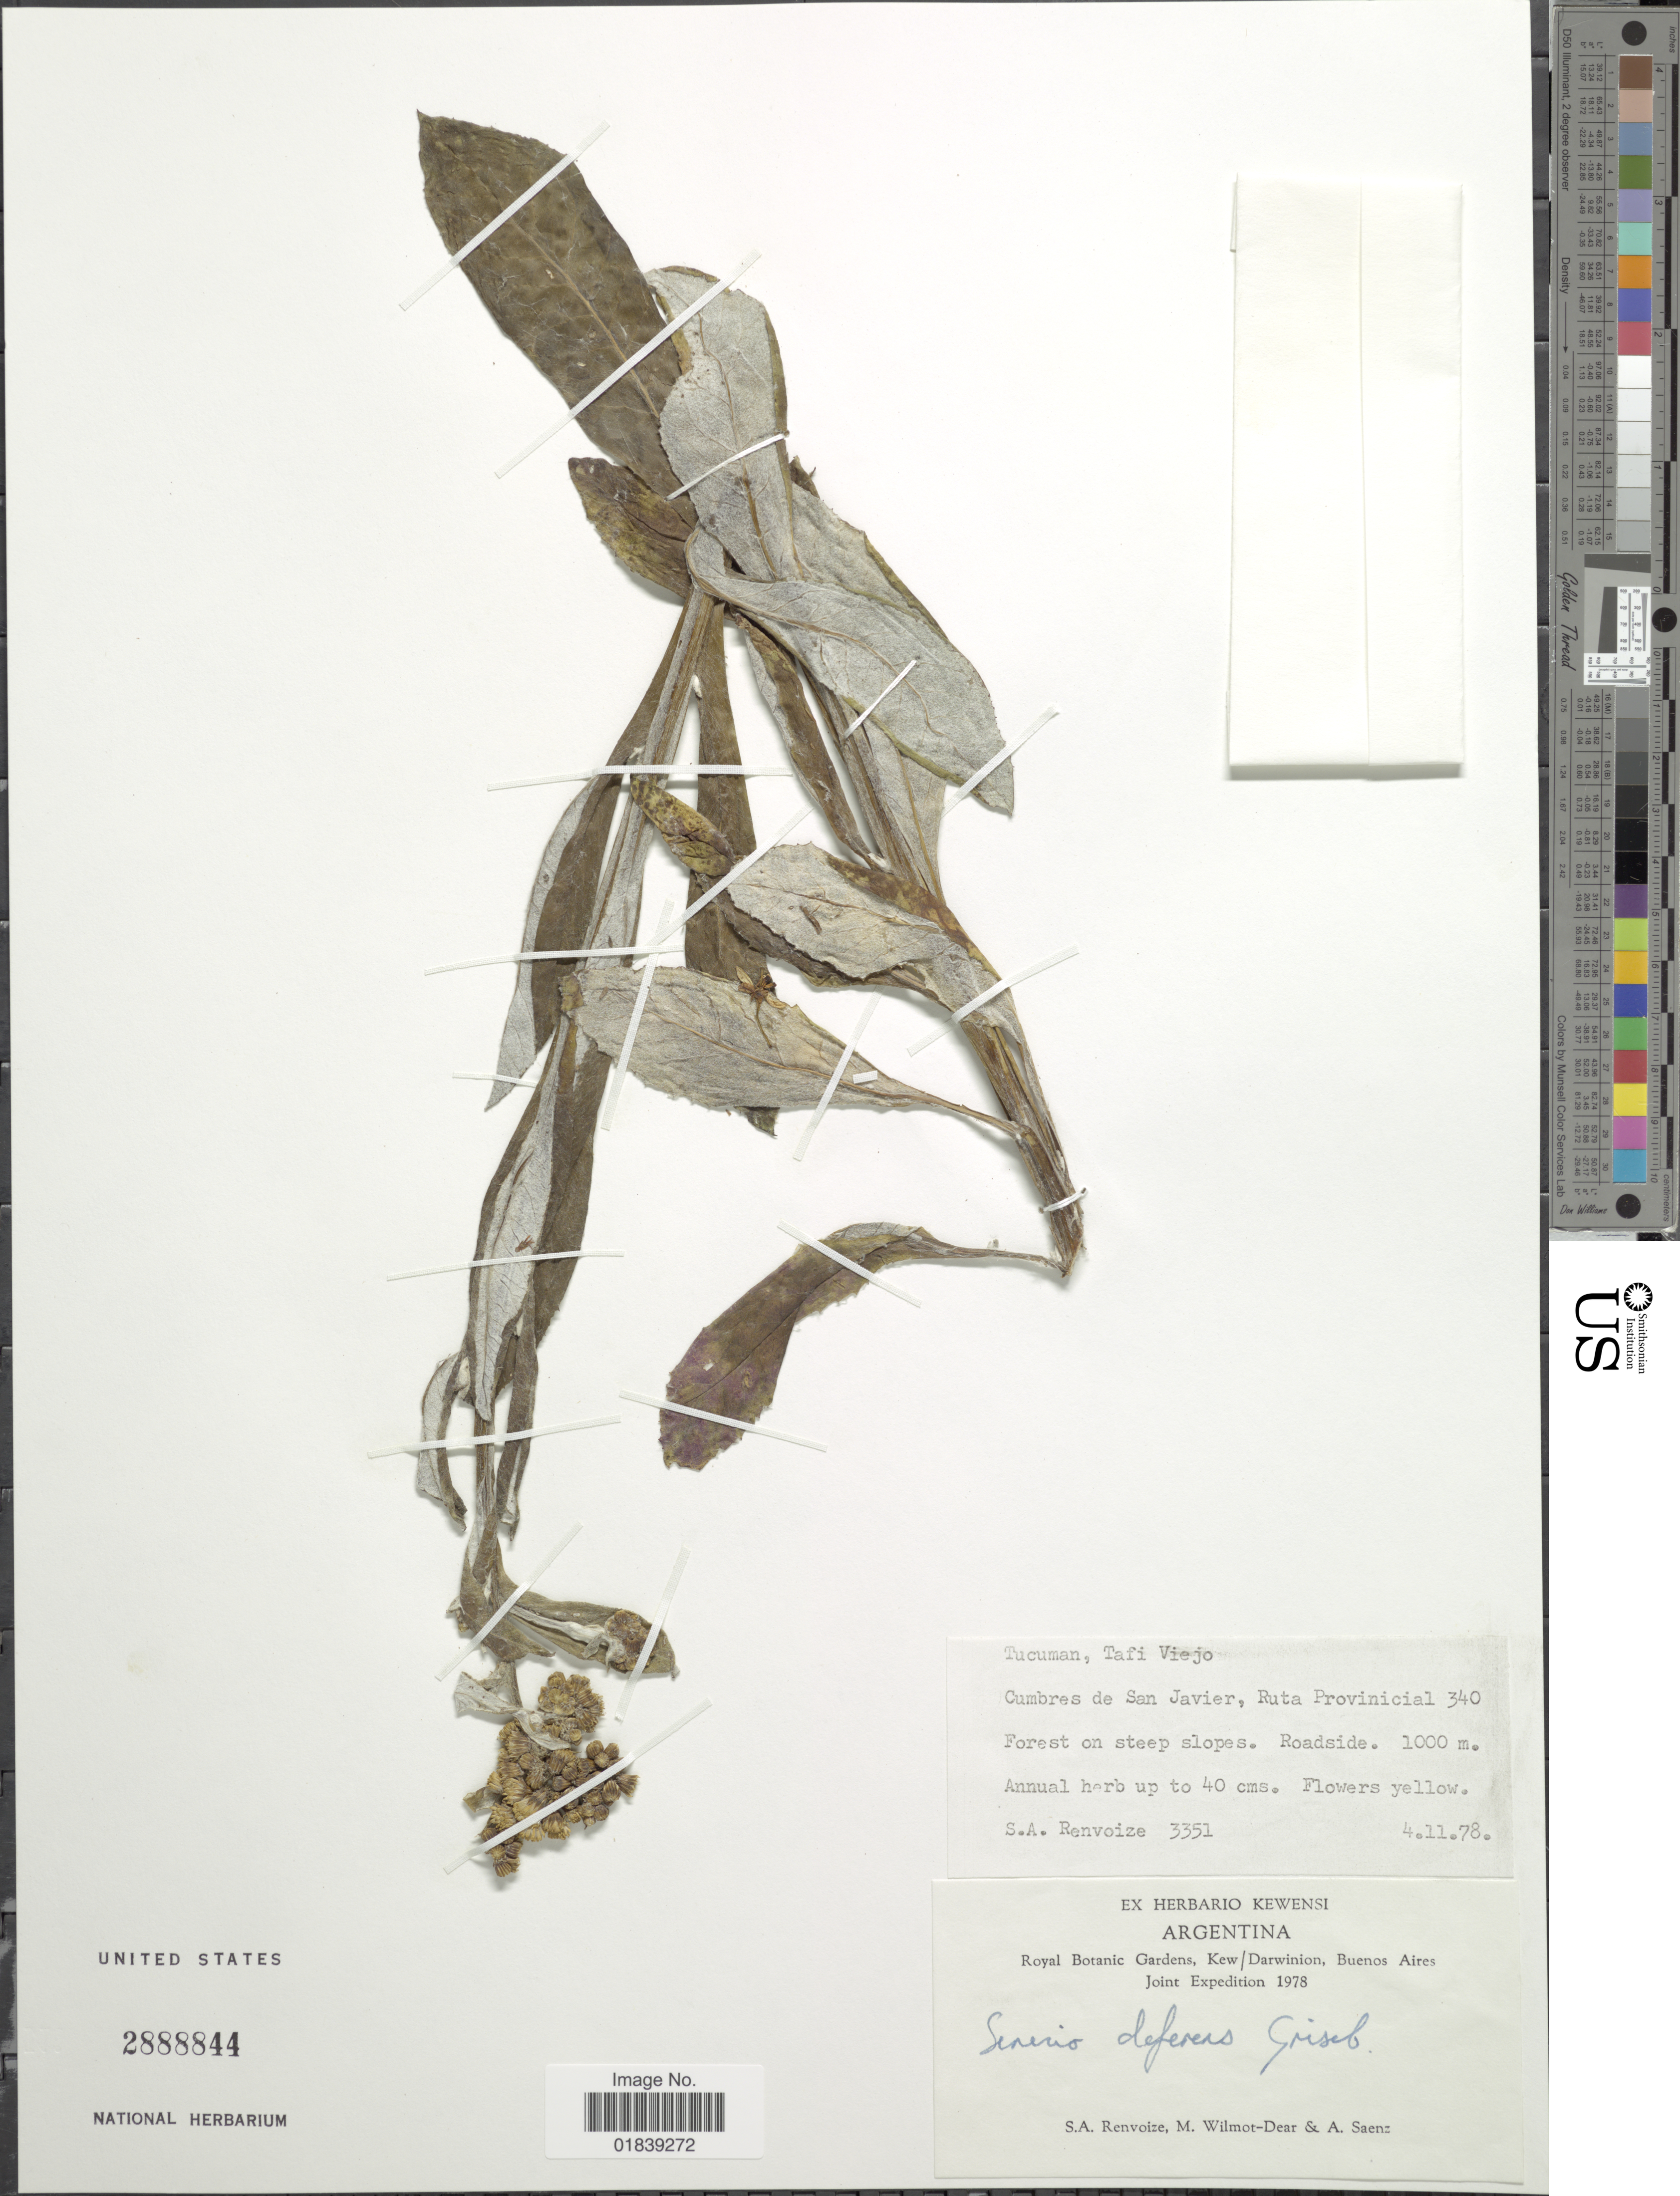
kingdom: Plantae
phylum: Tracheophyta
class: Magnoliopsida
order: Asterales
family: Asteraceae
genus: Senecio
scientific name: Senecio deferens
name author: Griseb.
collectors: S. A. Renvoize, M. Wilmot-Dear & A. Saenz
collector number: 3351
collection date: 1978-11-04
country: Argentina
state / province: Tucuman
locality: Tafi Viejo, Cumbres de San Javier, Ruta Provinicial 340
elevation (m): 1000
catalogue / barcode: US 2888844